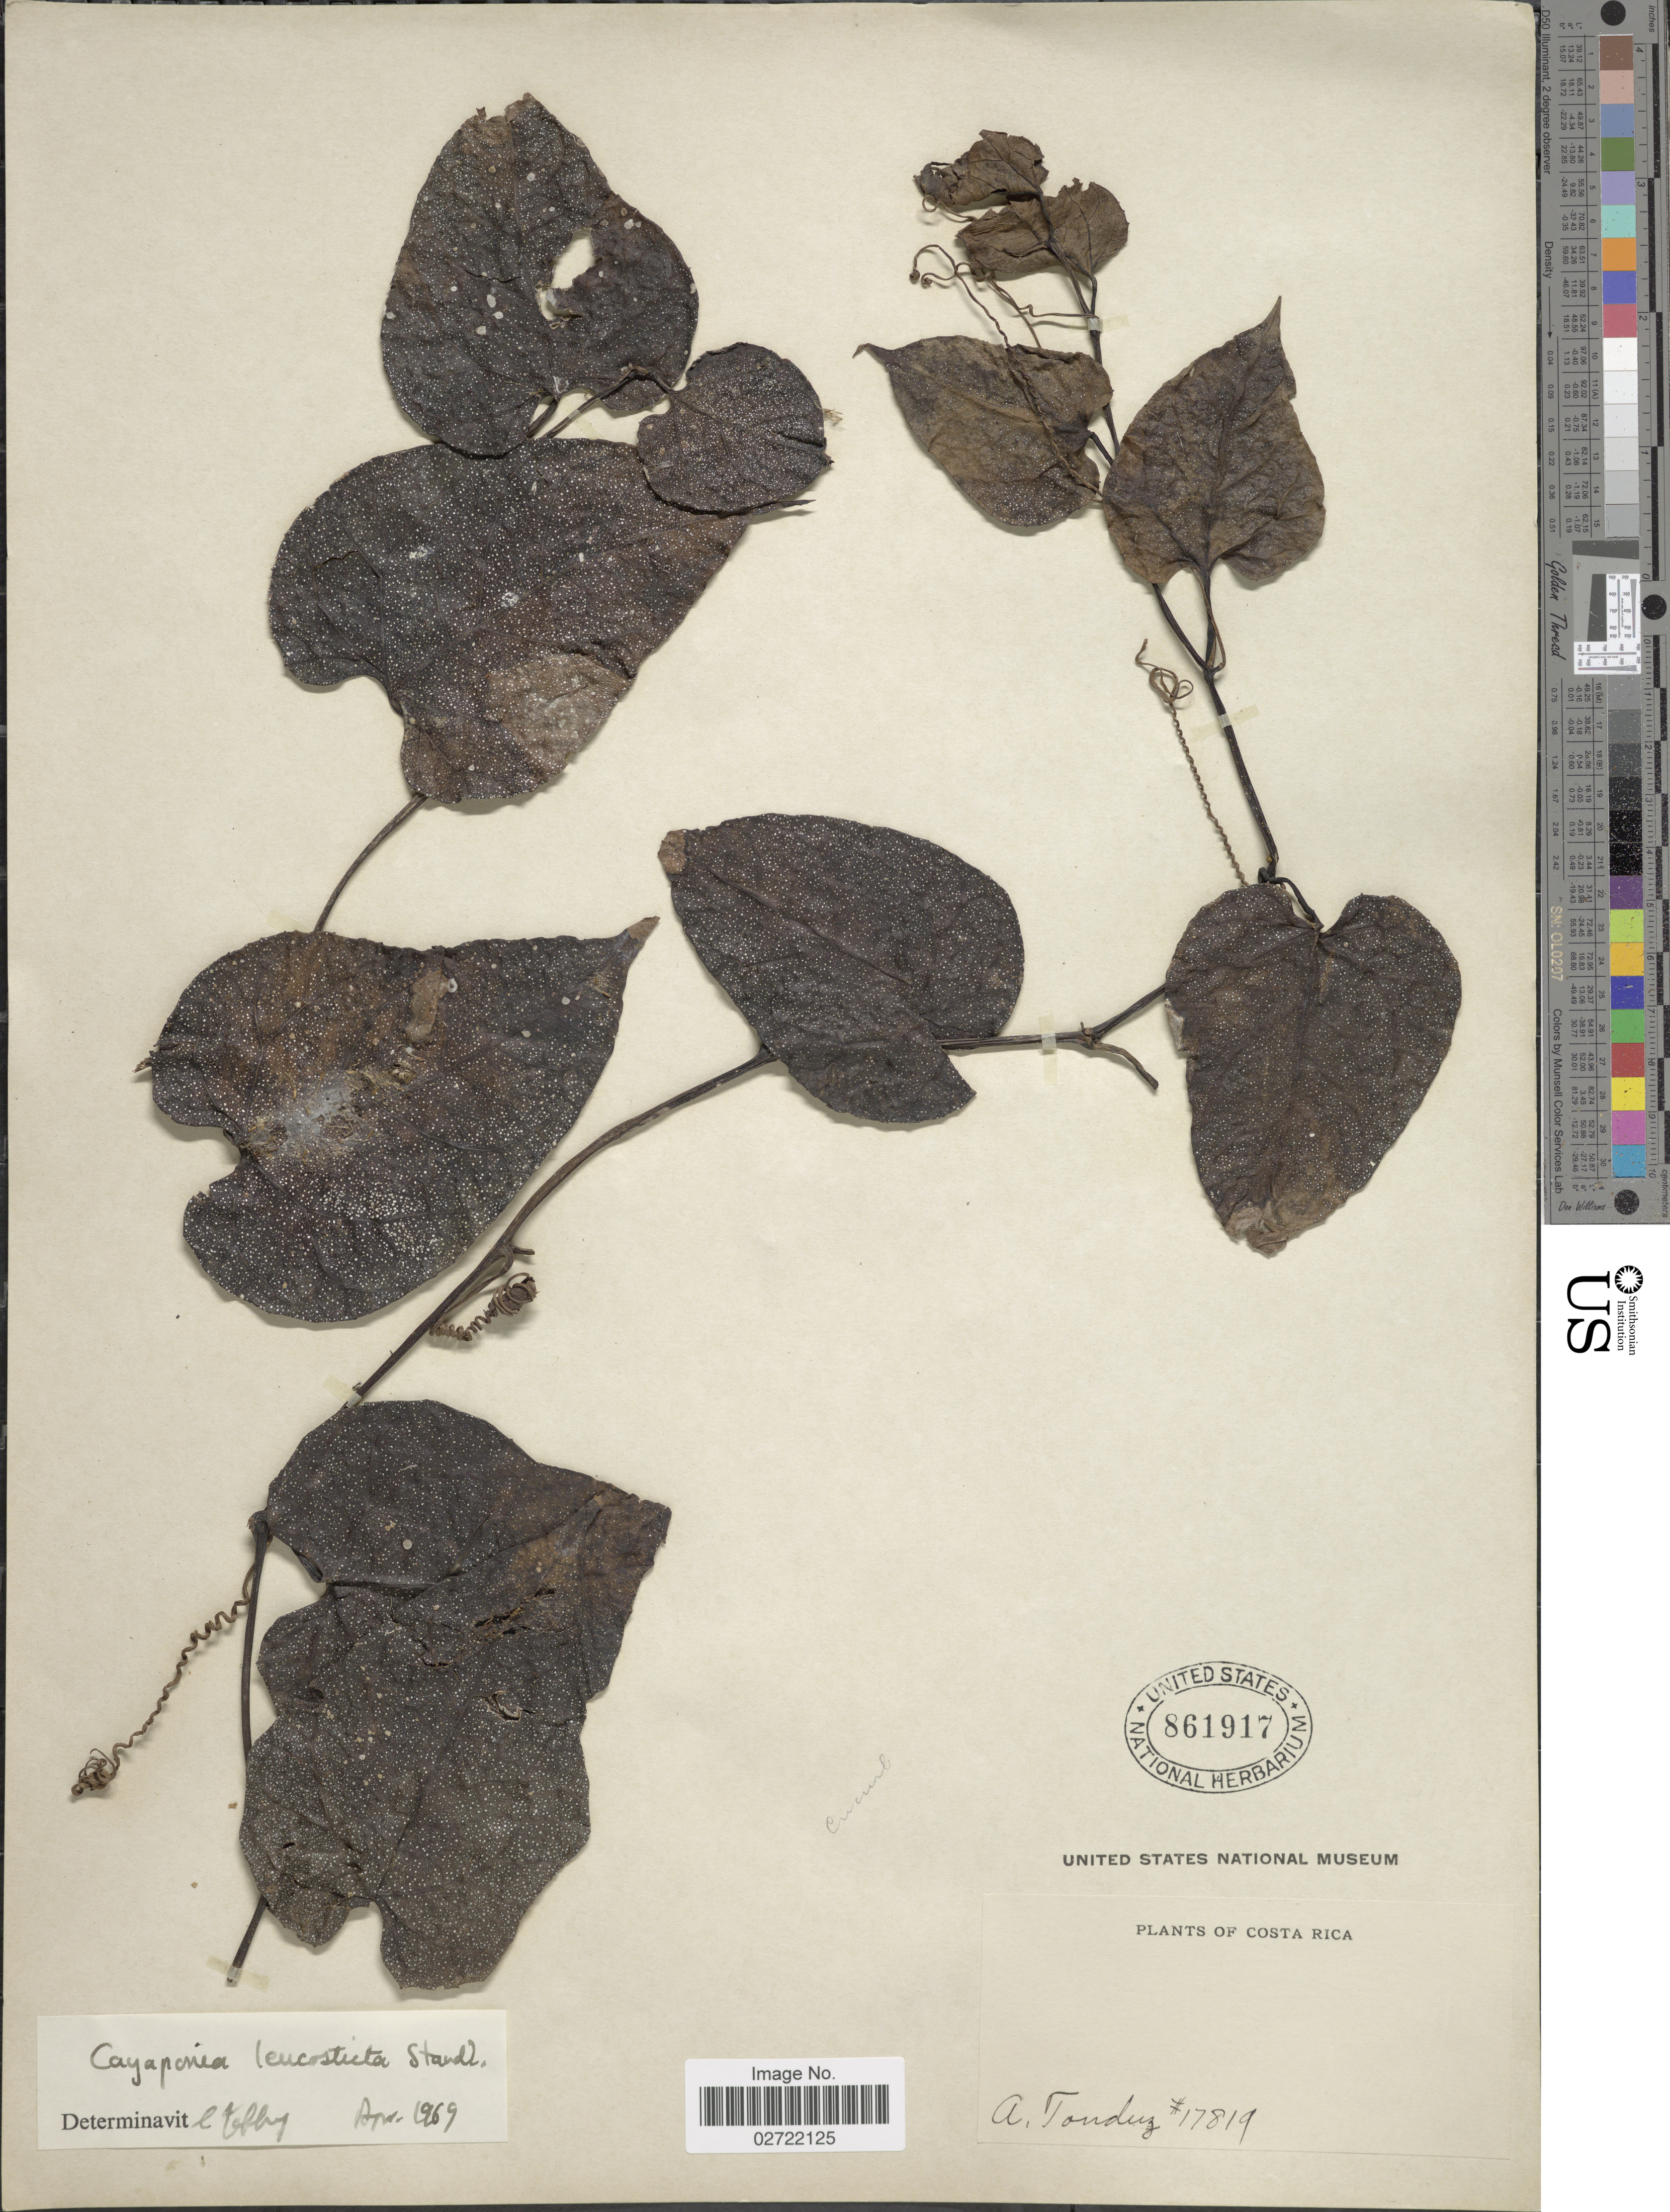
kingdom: Plantae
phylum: Tracheophyta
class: Magnoliopsida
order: Cucurbitales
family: Cucurbitaceae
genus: Cayaponia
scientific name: Cayaponia leucosticta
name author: Standl.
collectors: A. Tonduz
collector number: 17819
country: Costa Rica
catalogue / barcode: US 861917